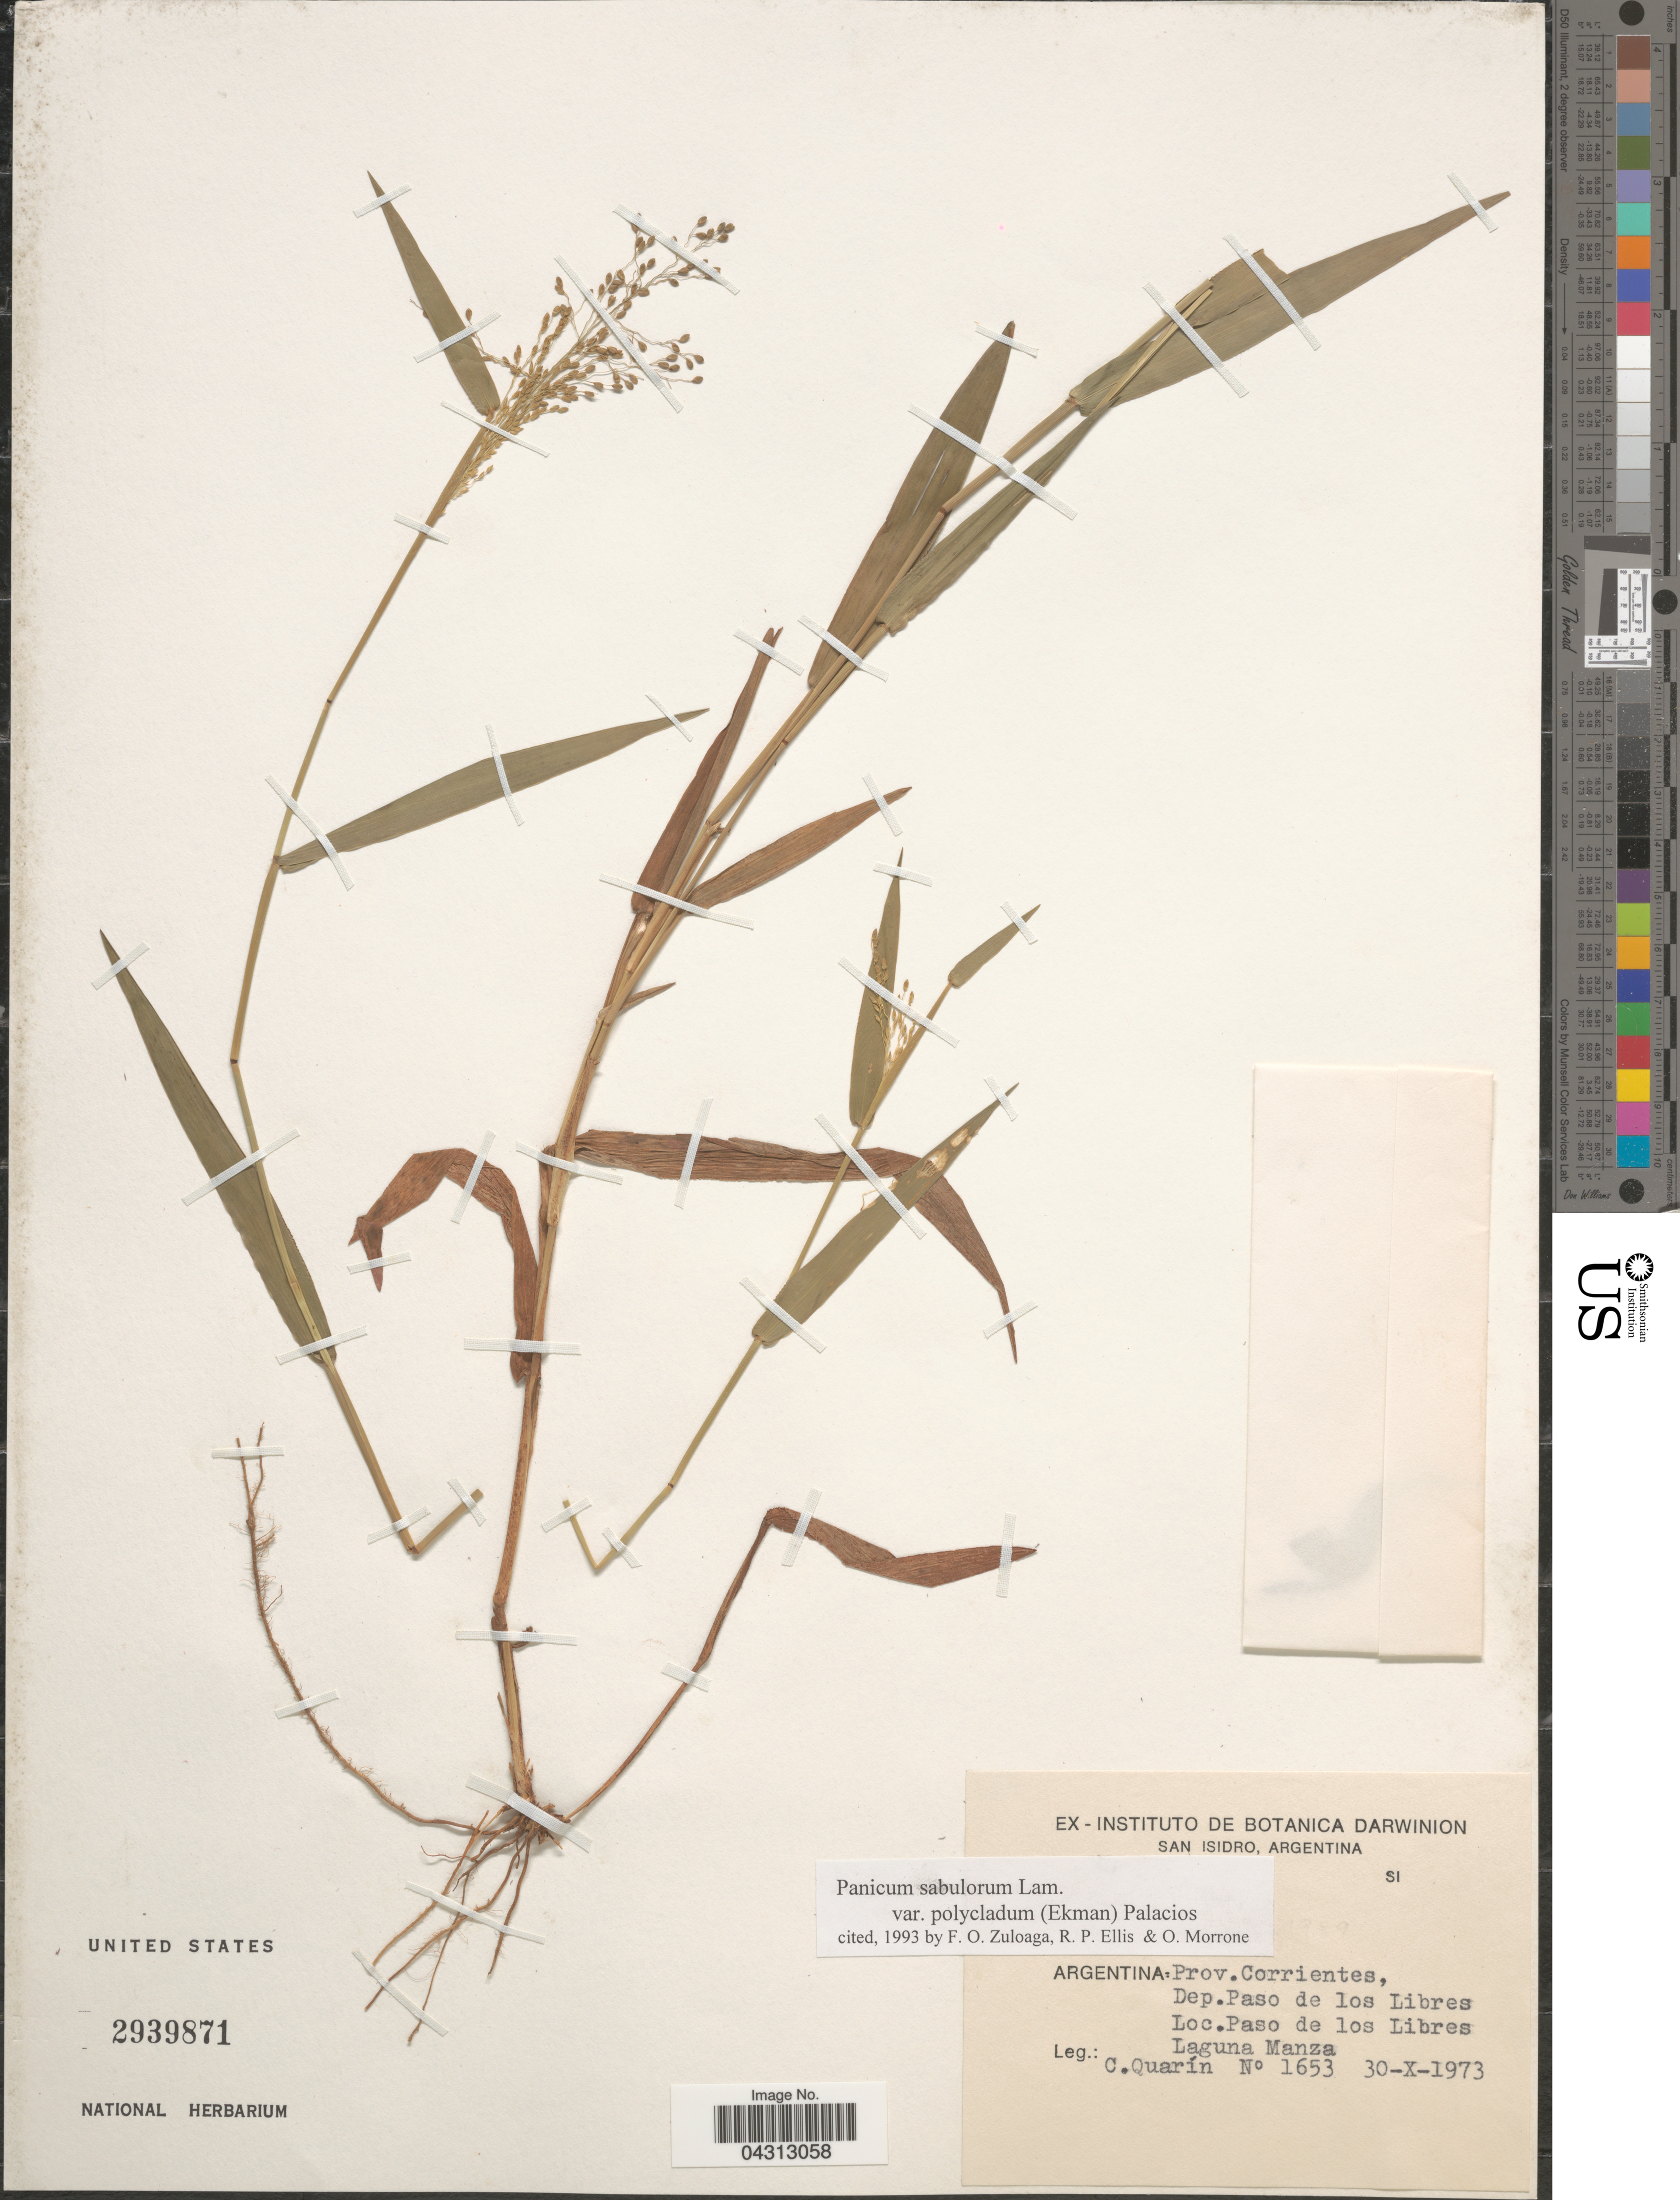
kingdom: Plantae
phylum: Tracheophyta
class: Liliopsida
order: Poales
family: Poaceae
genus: Dichanthelium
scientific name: Dichanthelium sabulorum var. polycladum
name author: (Ekman) Zuloaga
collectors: C. Quarín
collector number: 1653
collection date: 1973-10-30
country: Argentina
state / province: Corrientes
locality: Dep. Paso de los Libres. Paso de los Libres. Laguna Manza.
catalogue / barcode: US 2939871